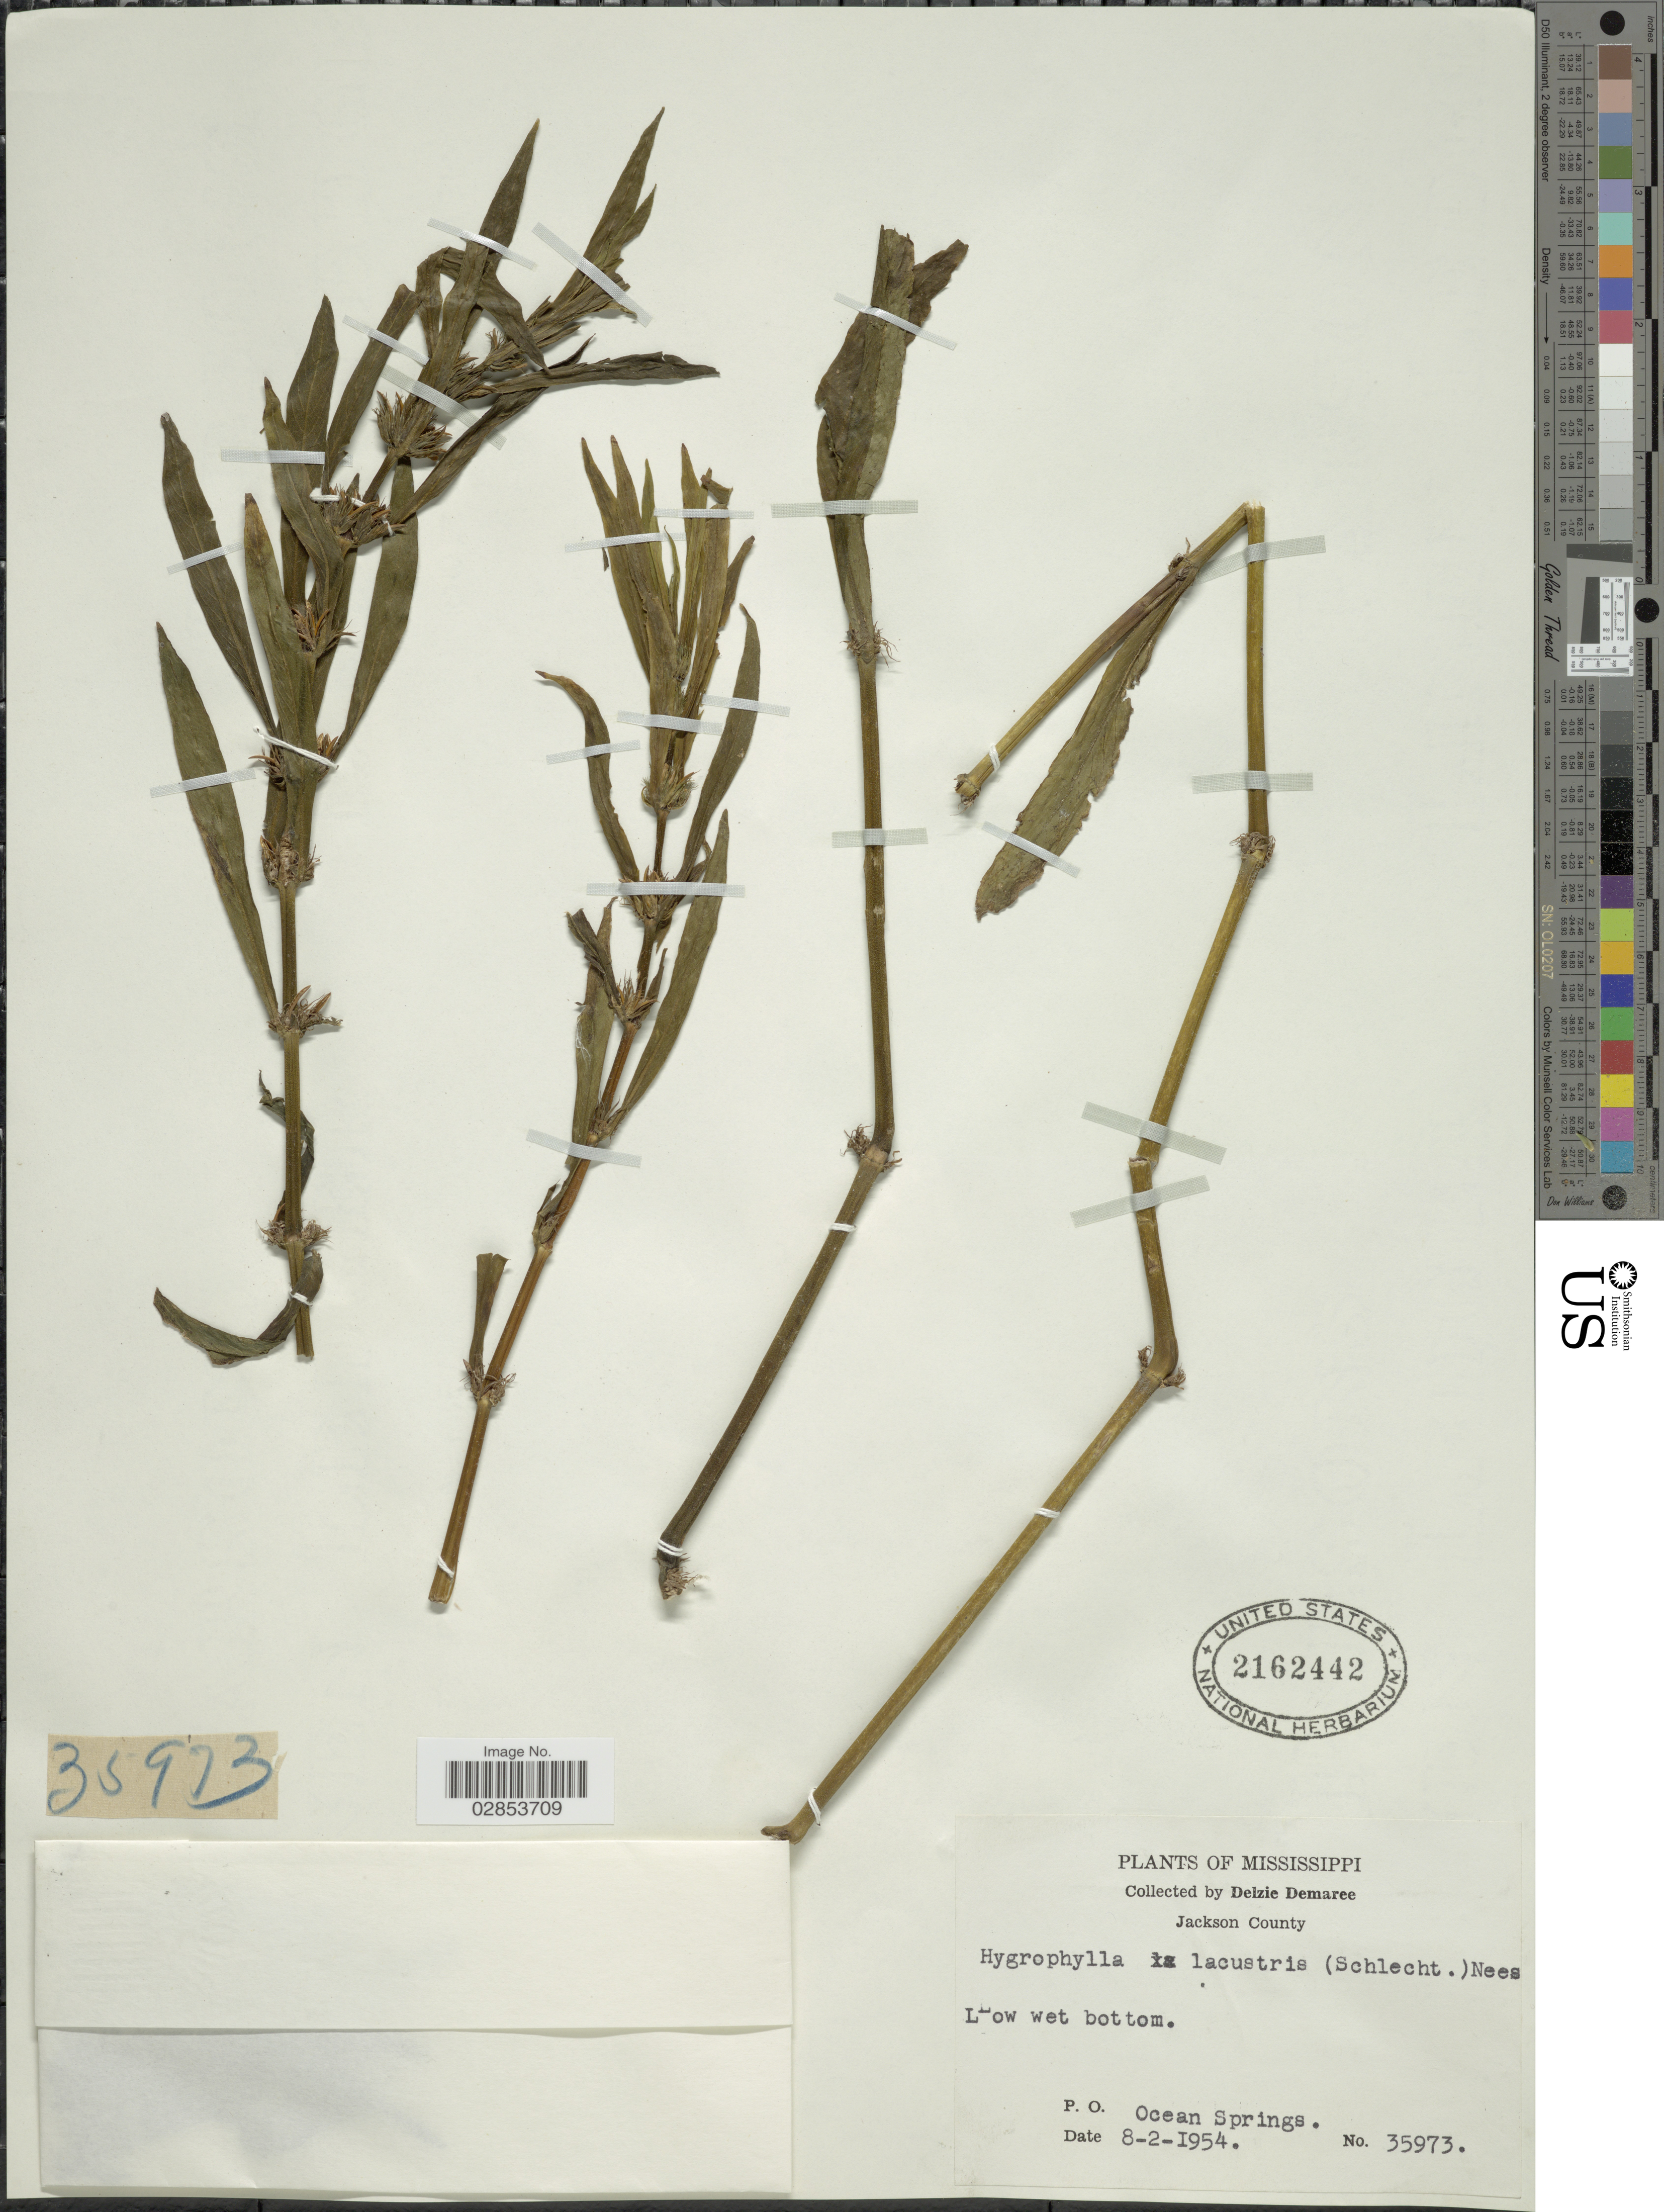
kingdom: Plantae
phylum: Tracheophyta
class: Magnoliopsida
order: Lamiales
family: Acanthaceae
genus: Hygrophila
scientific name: Hygrophila costata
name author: Nees & T. Nees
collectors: D. Demaree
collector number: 35973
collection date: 1954-08-02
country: United States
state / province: Mississippi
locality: Jackson County. P.O. Ocean Springs.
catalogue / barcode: US 2162442